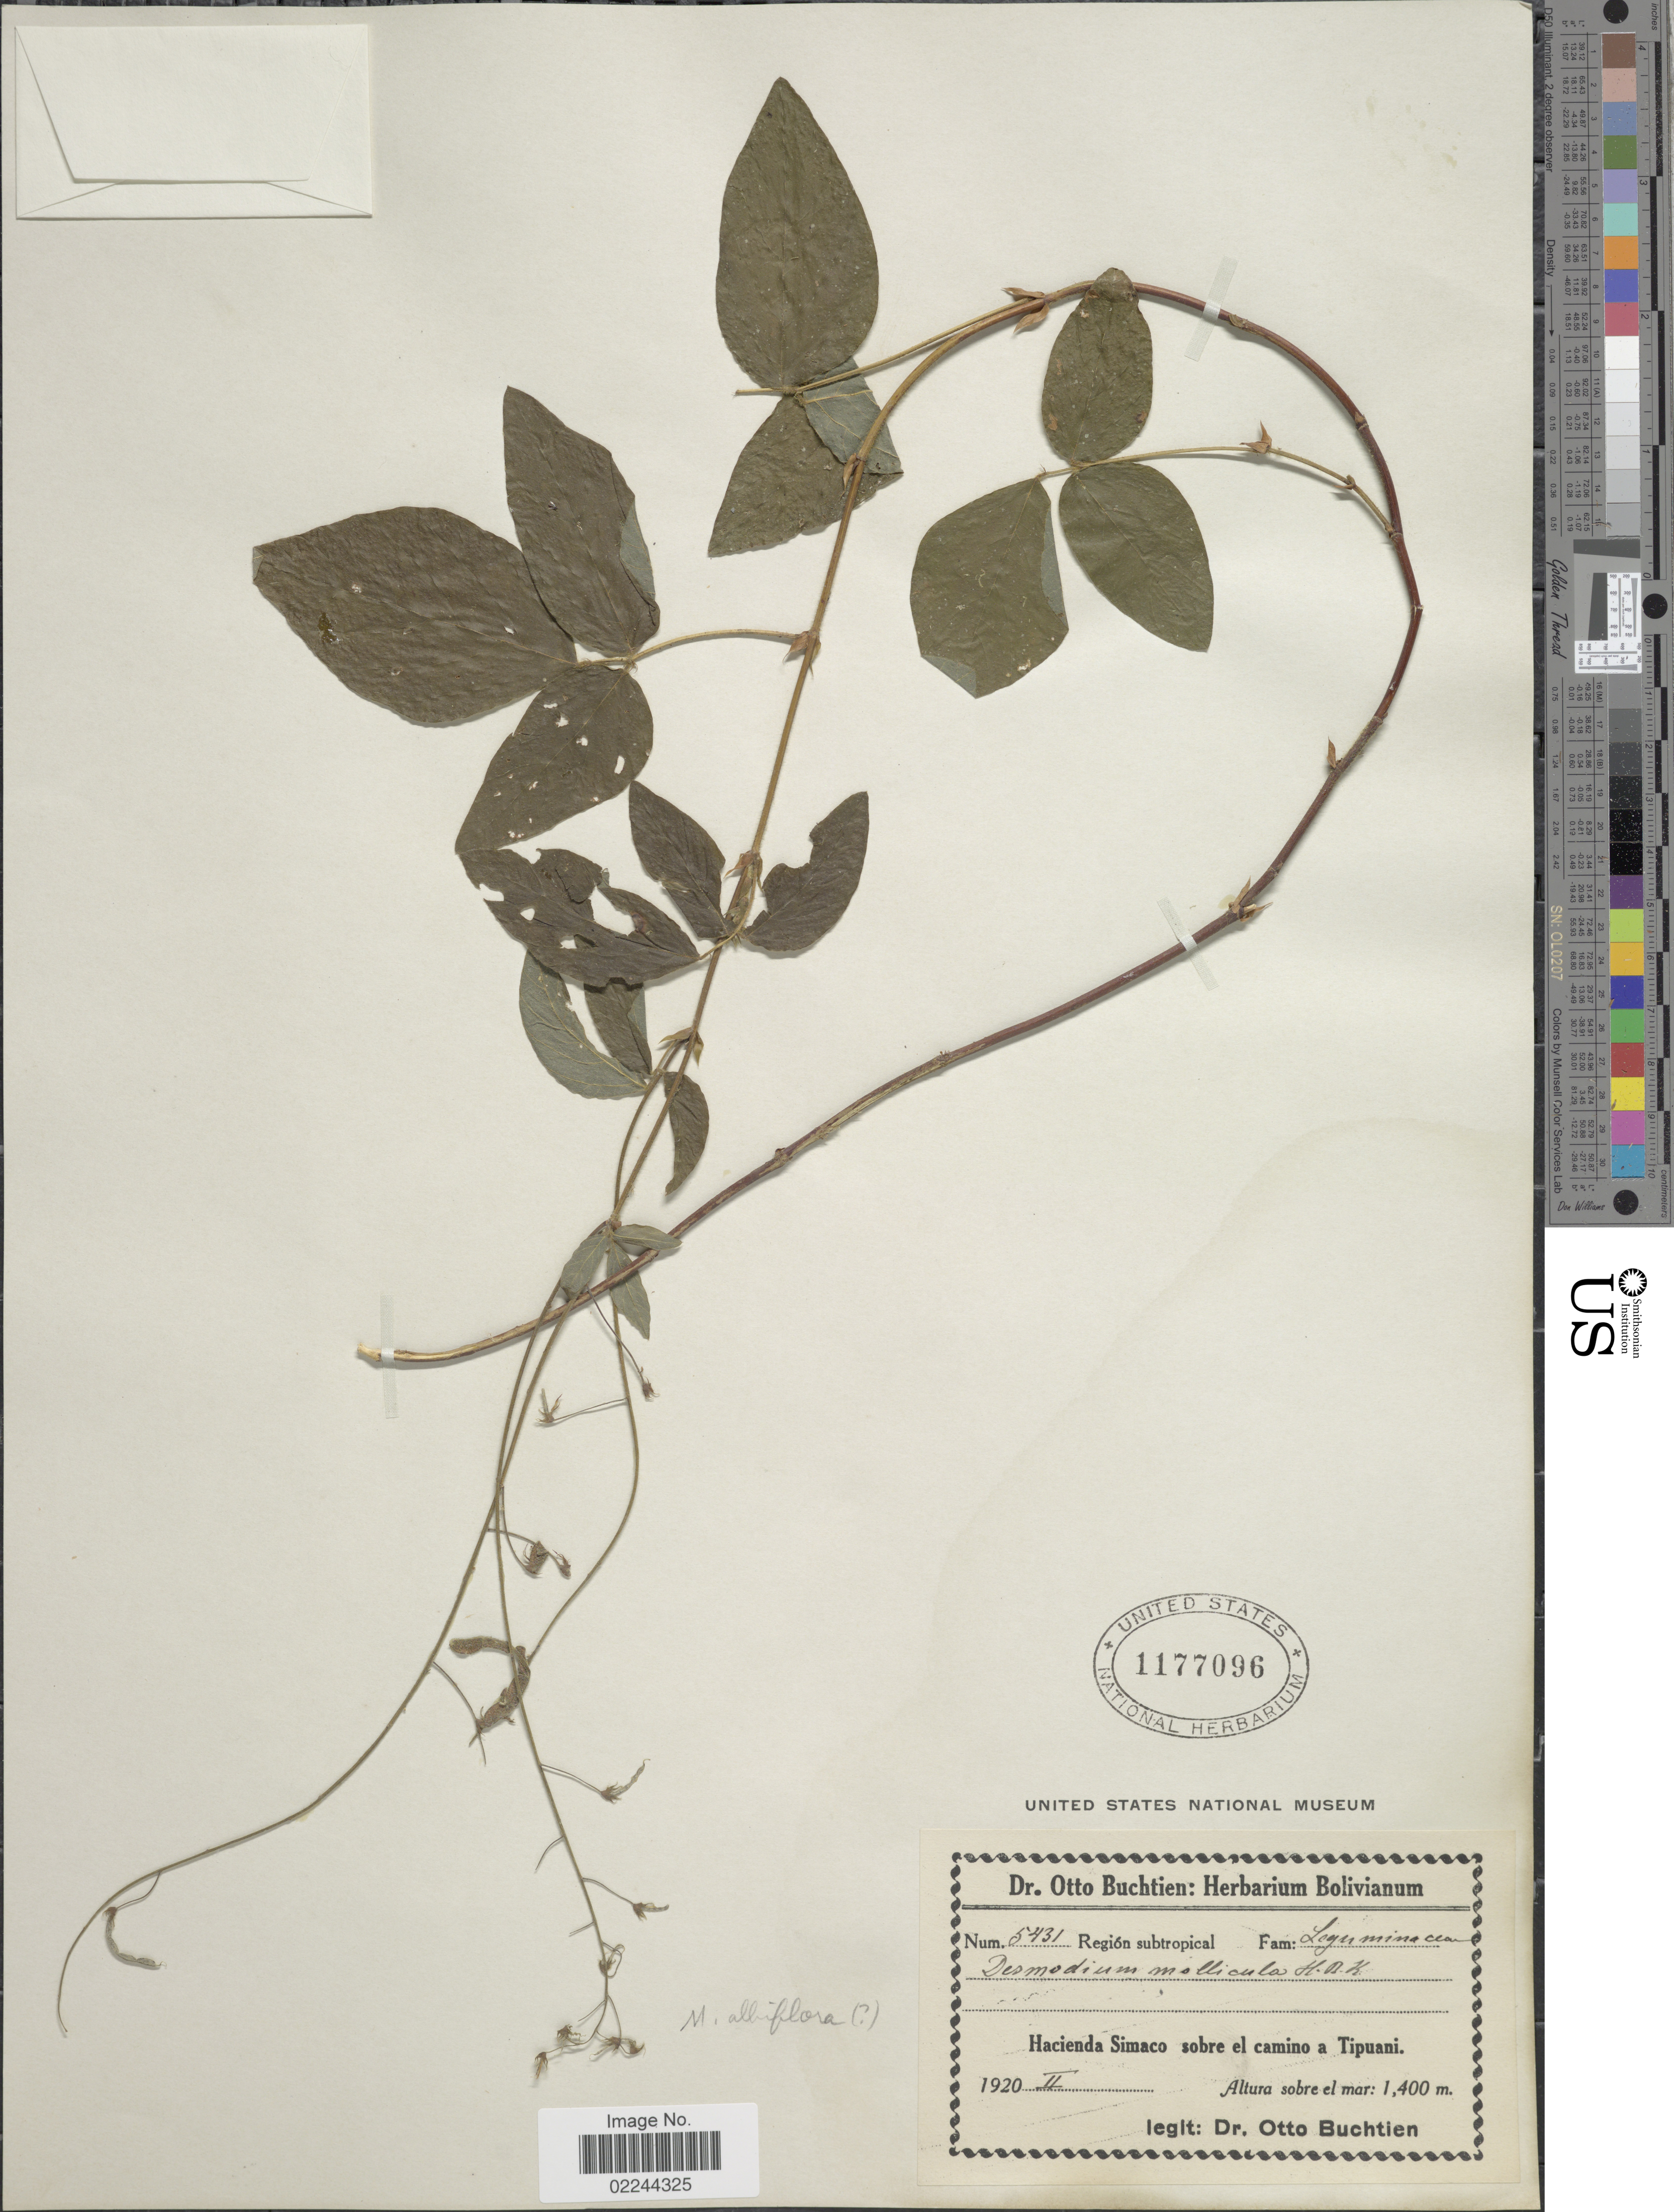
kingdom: Plantae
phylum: Tracheophyta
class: Magnoliopsida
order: Fabales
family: Fabaceae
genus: Desmodium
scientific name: Desmodium affine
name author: Schltdl.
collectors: O. Buchtien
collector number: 5431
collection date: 1920-02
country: Bolivia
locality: Region subtropical. Hacienda Simaco sobre el camino a Tipuani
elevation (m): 1400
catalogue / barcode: US 1177096